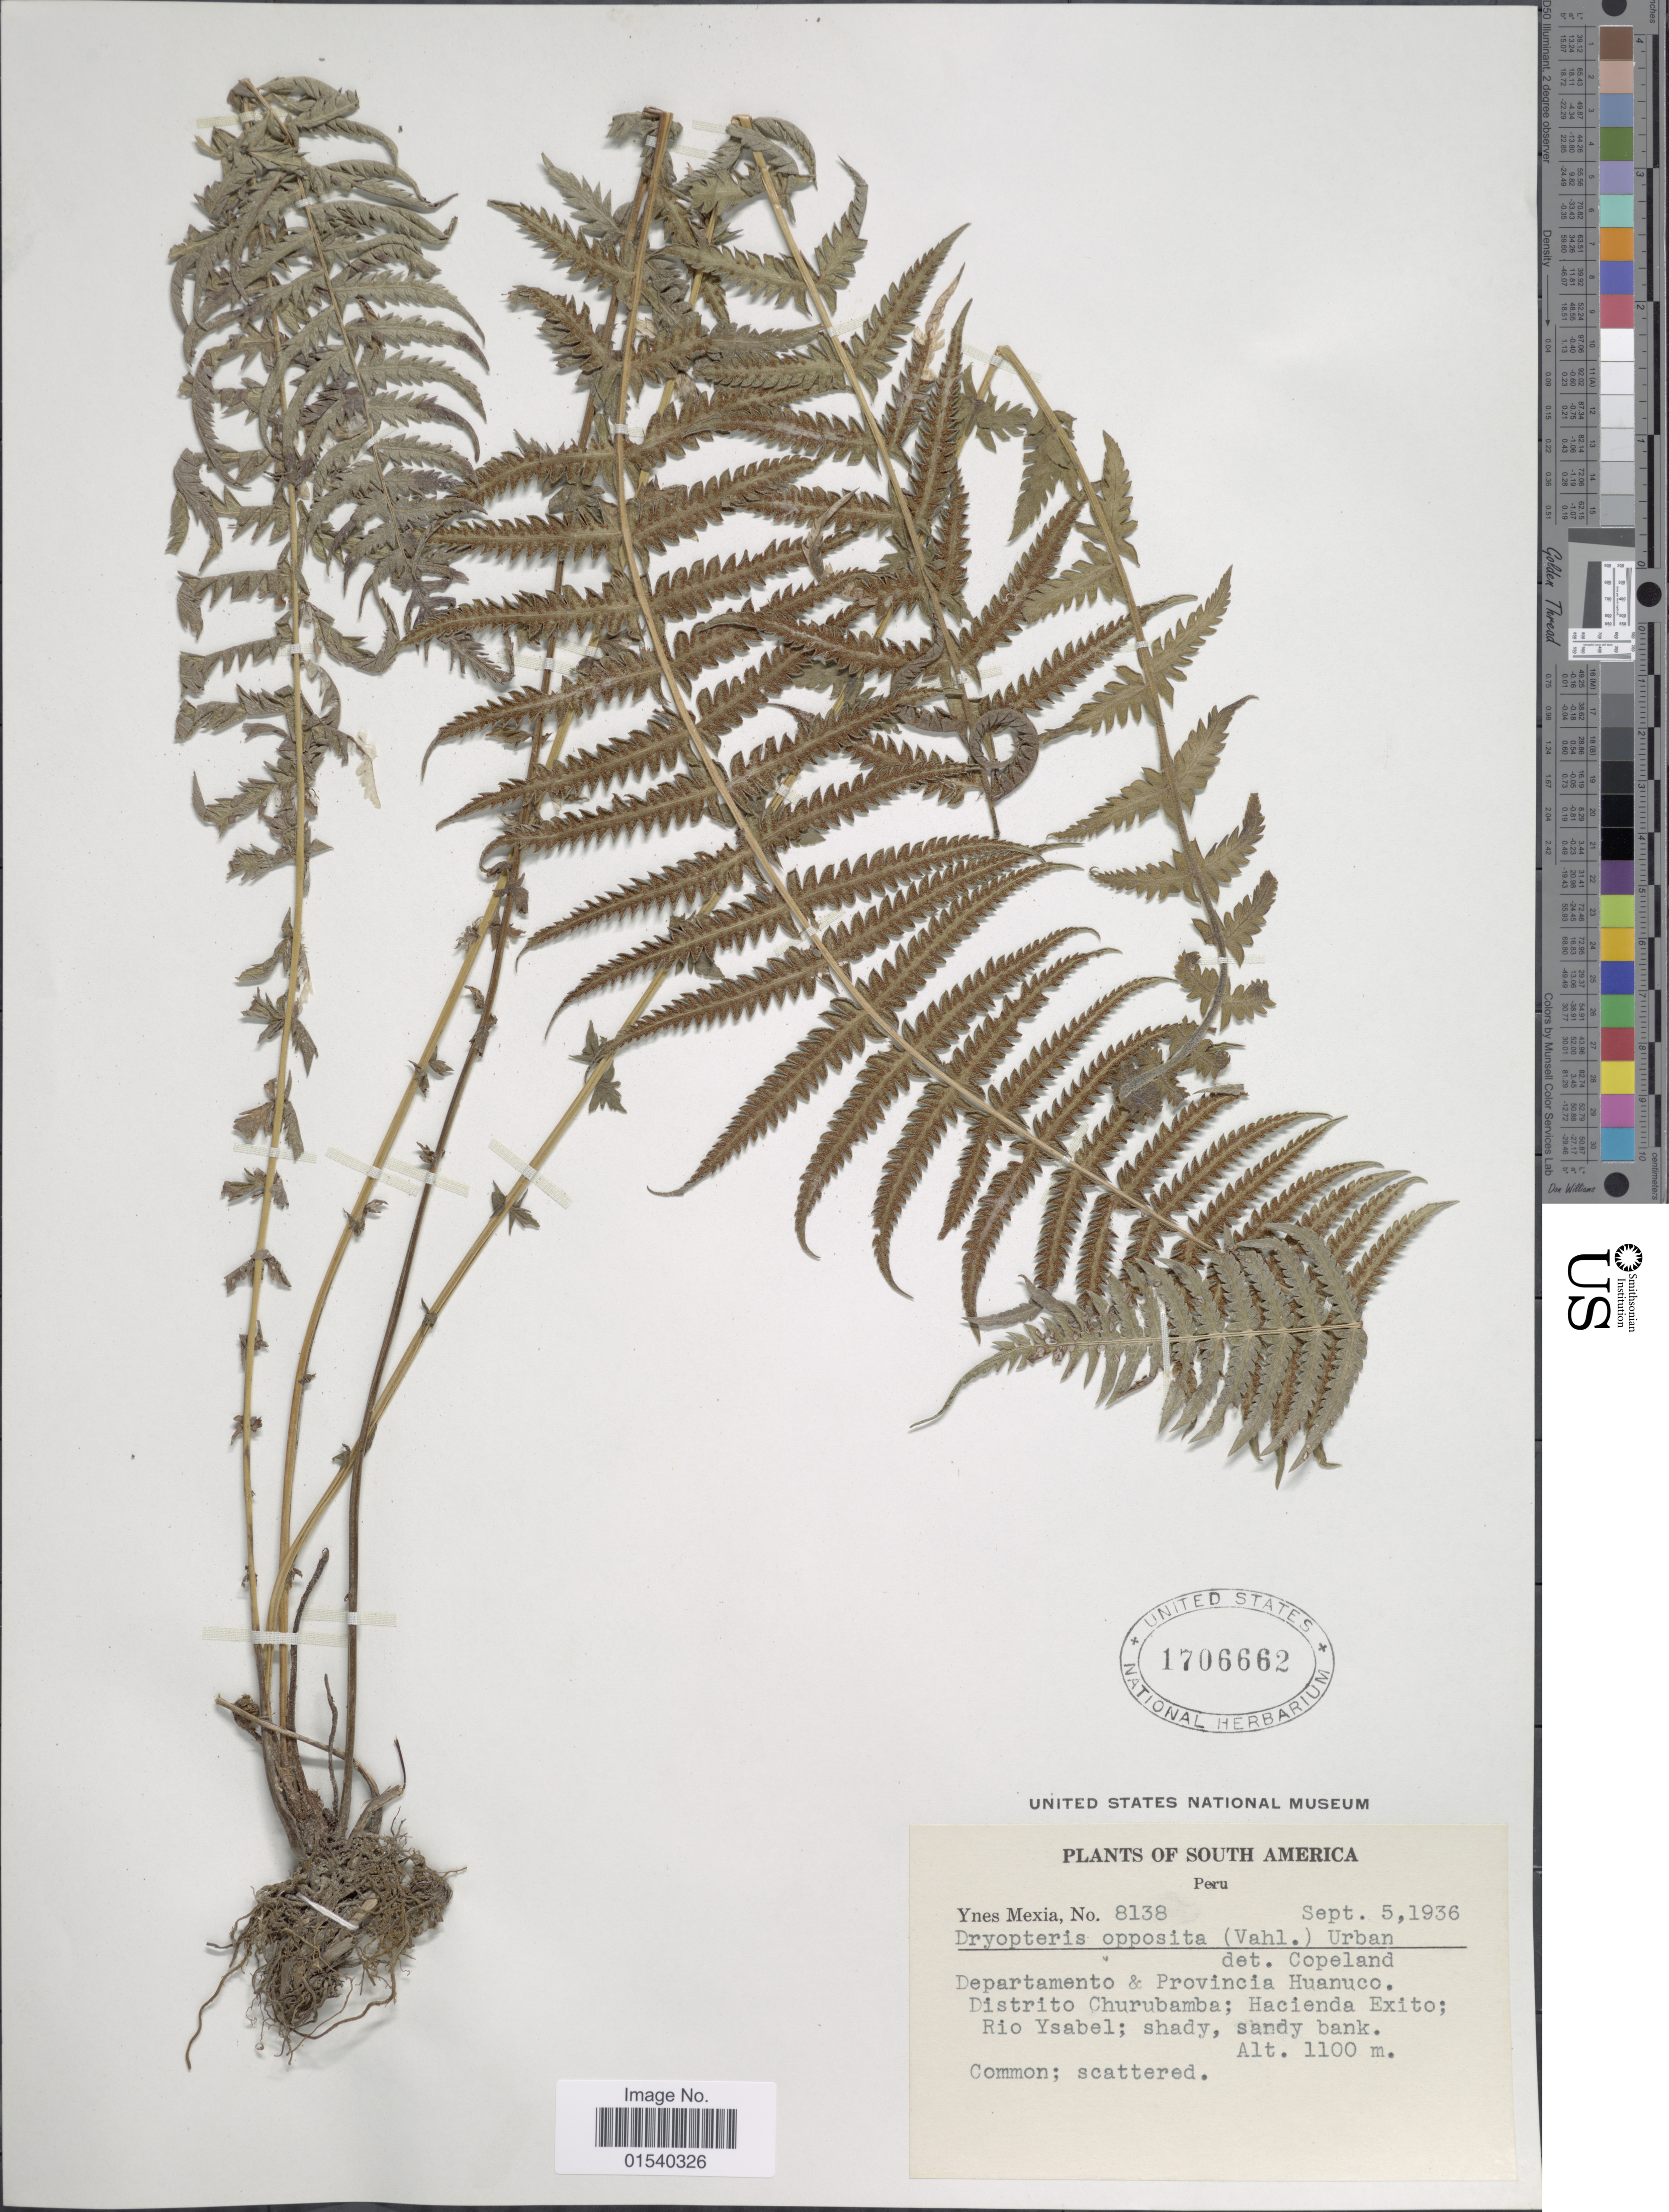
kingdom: Plantae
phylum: Tracheophyta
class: Polypodiopsida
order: Polypodiales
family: Thelypteridaceae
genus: Amauropelta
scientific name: Amauropelta opposita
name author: (Vahl) Pic. Serm.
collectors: Y. Mexia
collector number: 8138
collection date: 1936-09-05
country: Peru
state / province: Huánuco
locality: Departamento & Provincia Huanuco. Distrito Churubamba; Hacienda Exito; Rio Ysabel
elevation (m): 1100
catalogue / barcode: US 1706662